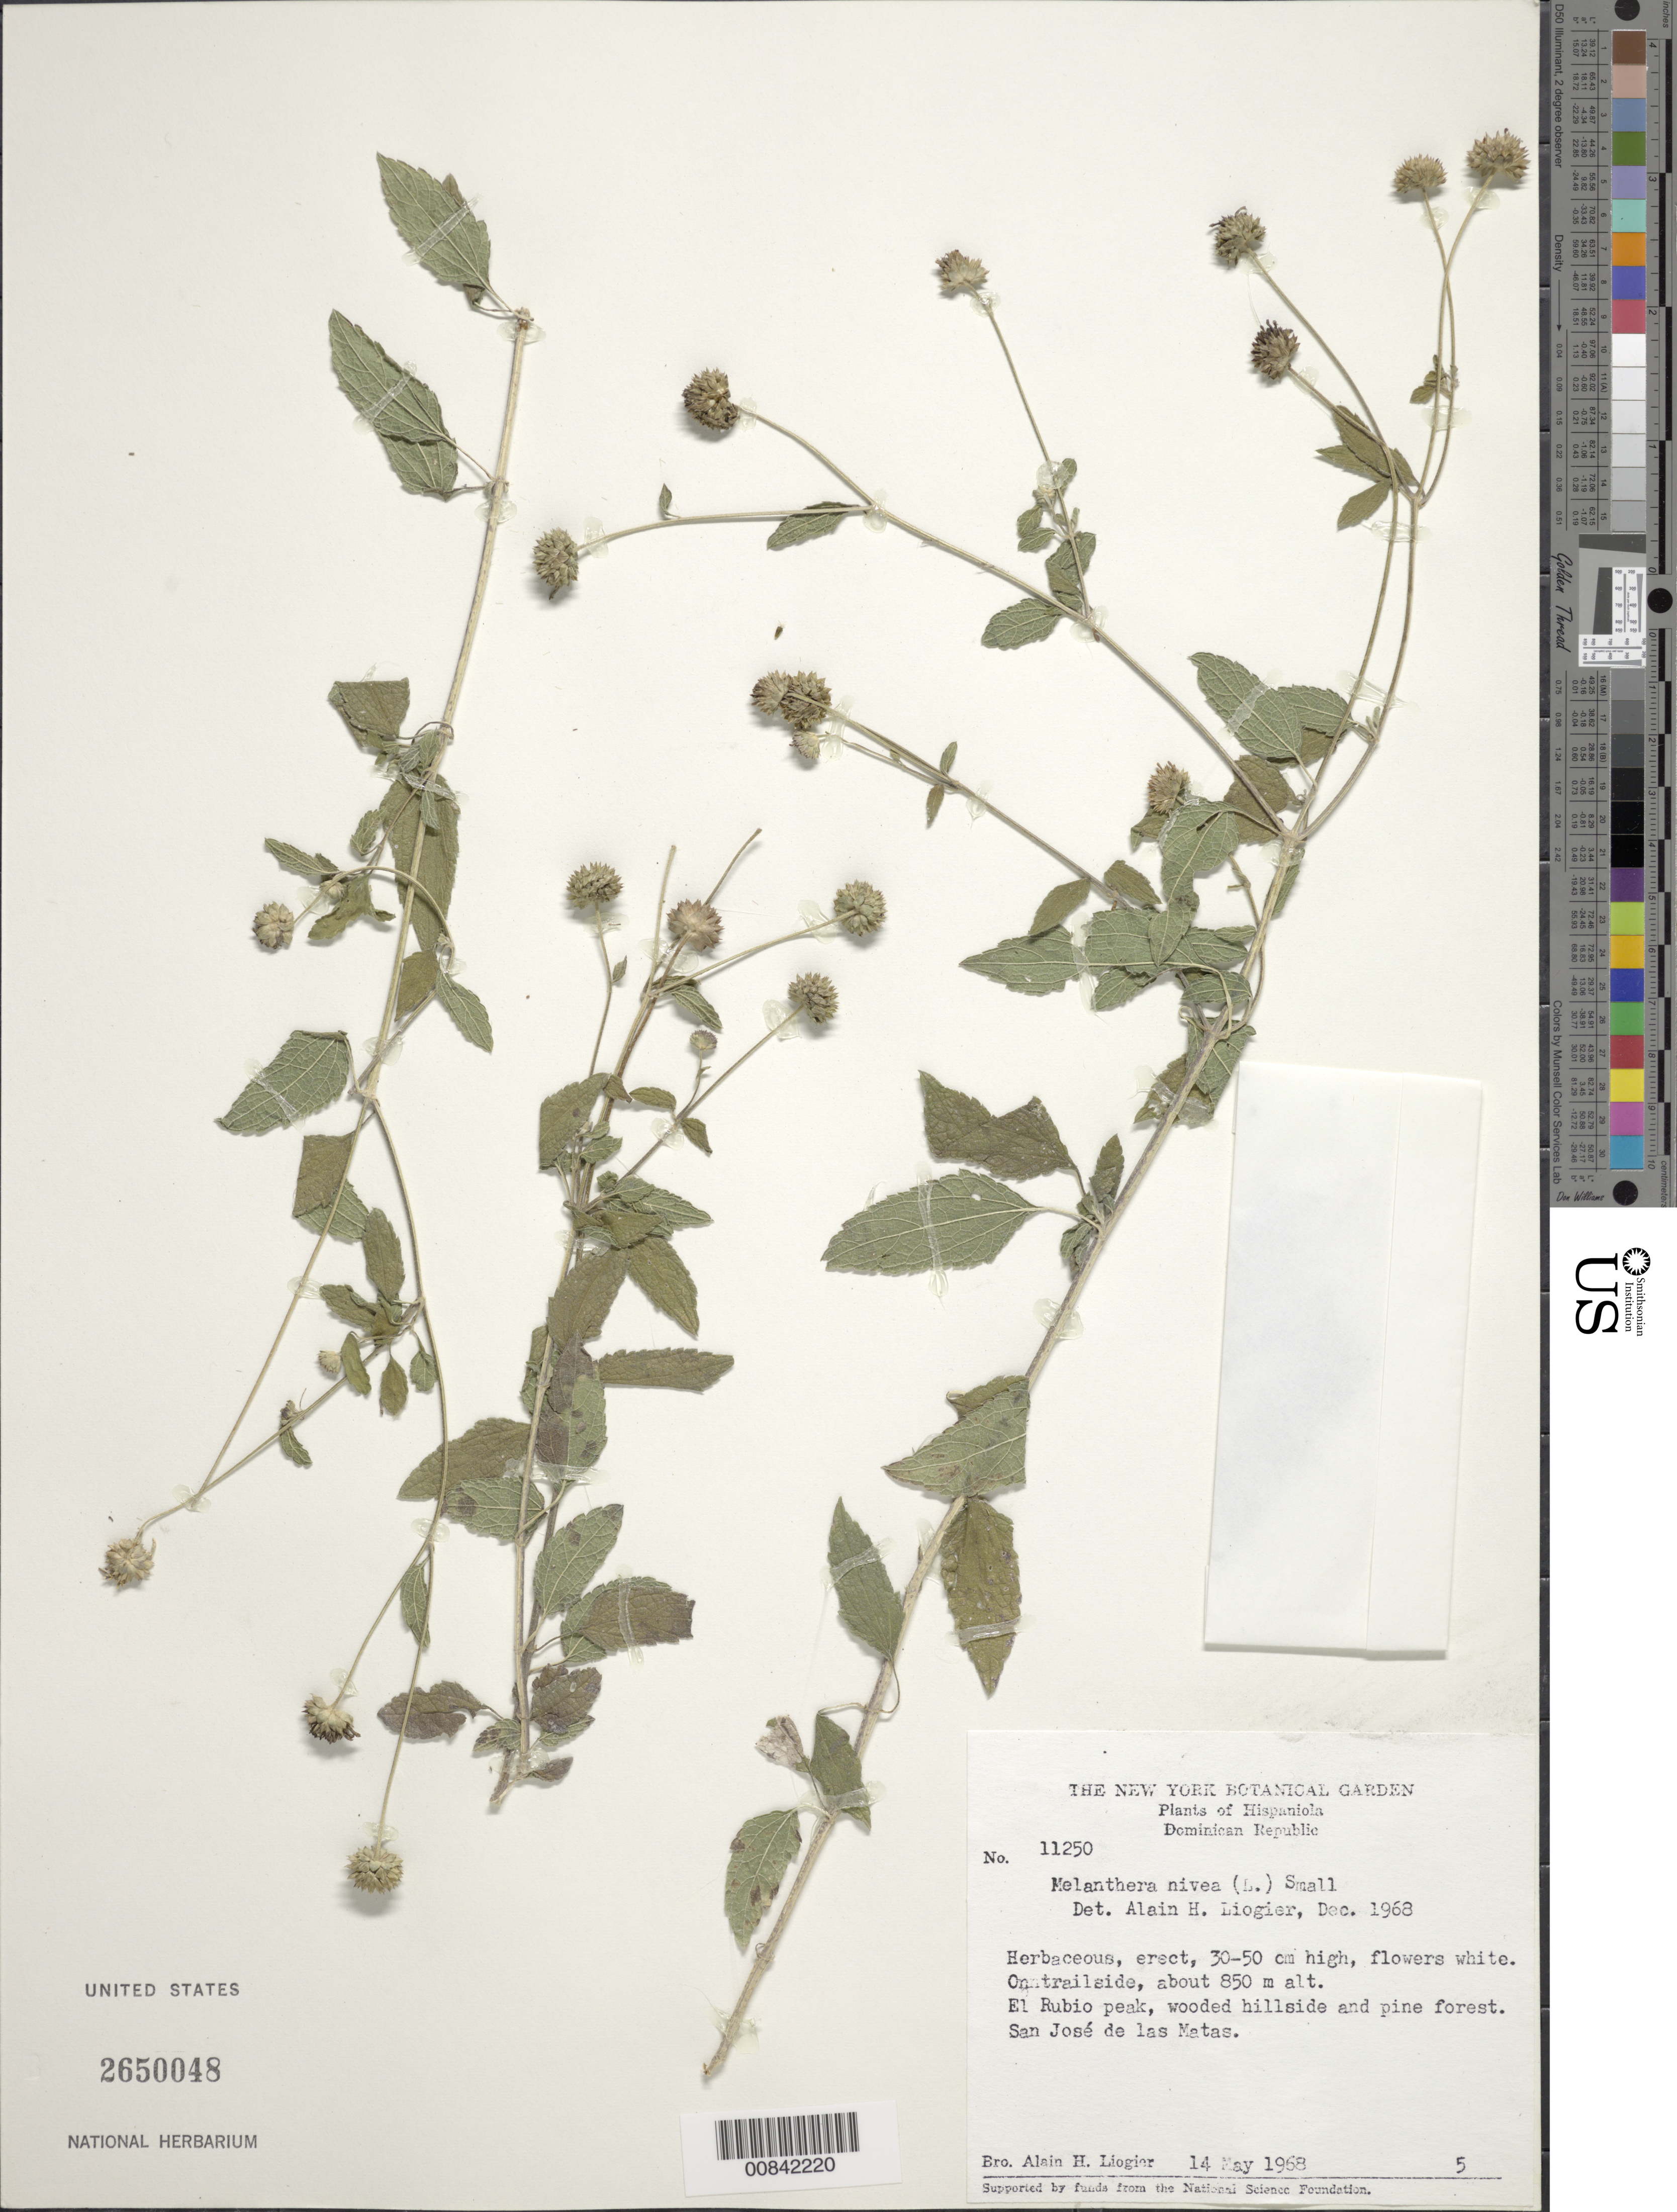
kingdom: Plantae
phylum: Tracheophyta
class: Magnoliopsida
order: Asterales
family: Asteraceae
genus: Melanthera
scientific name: Melanthera nivea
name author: (L.) Small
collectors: A. H. Liogier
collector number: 11250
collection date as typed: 14 May 1968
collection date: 1968-05-14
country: Dominican Republic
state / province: Santiago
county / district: San José de las Matas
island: Hispaniola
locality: El Rubio peak, trailside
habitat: Wooded hillside and pine forest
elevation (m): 850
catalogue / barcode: US 2650048